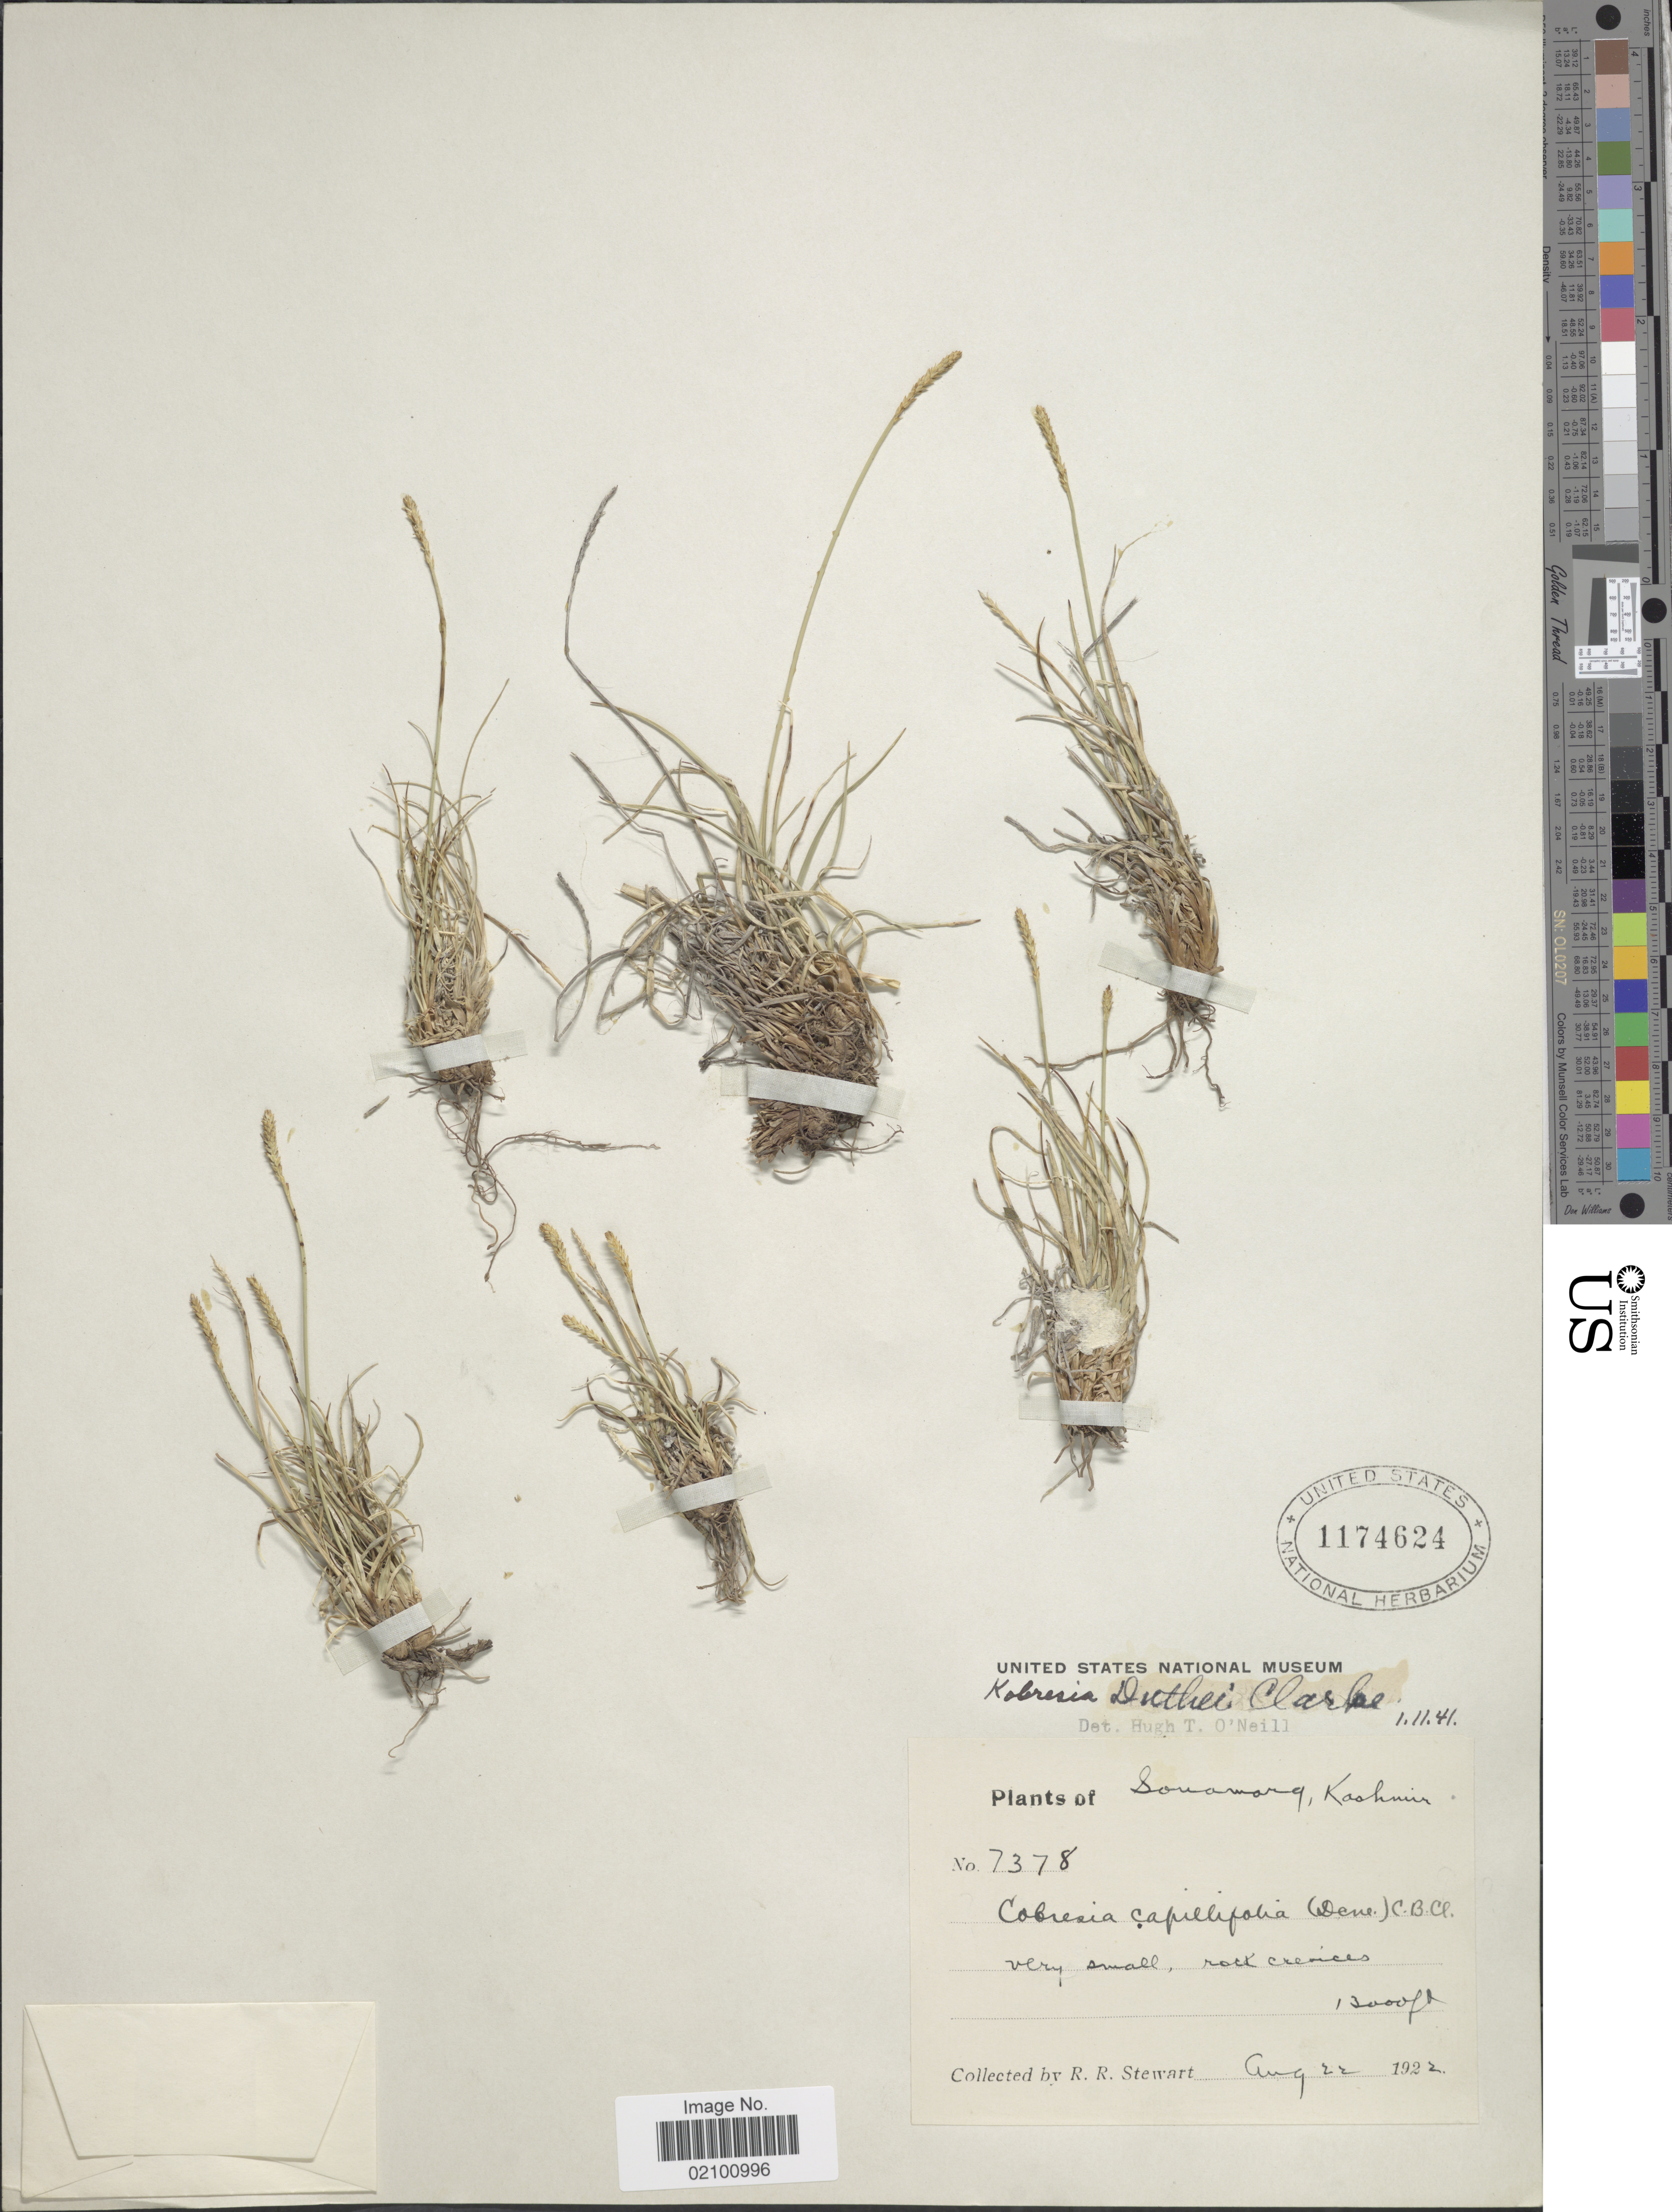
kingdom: Plantae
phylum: Tracheophyta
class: Liliopsida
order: Poales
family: Cyperaceae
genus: Carex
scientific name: Carex clavispica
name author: S.R. Zhang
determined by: Strong, M. T., (US), Smithsonian Institution - National Museum of Natural History (UNITED STATES)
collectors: R. R. Stewart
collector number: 7378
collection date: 1922-08-22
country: India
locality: Sonamarg, Kashmir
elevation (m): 3962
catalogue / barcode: US 1174624